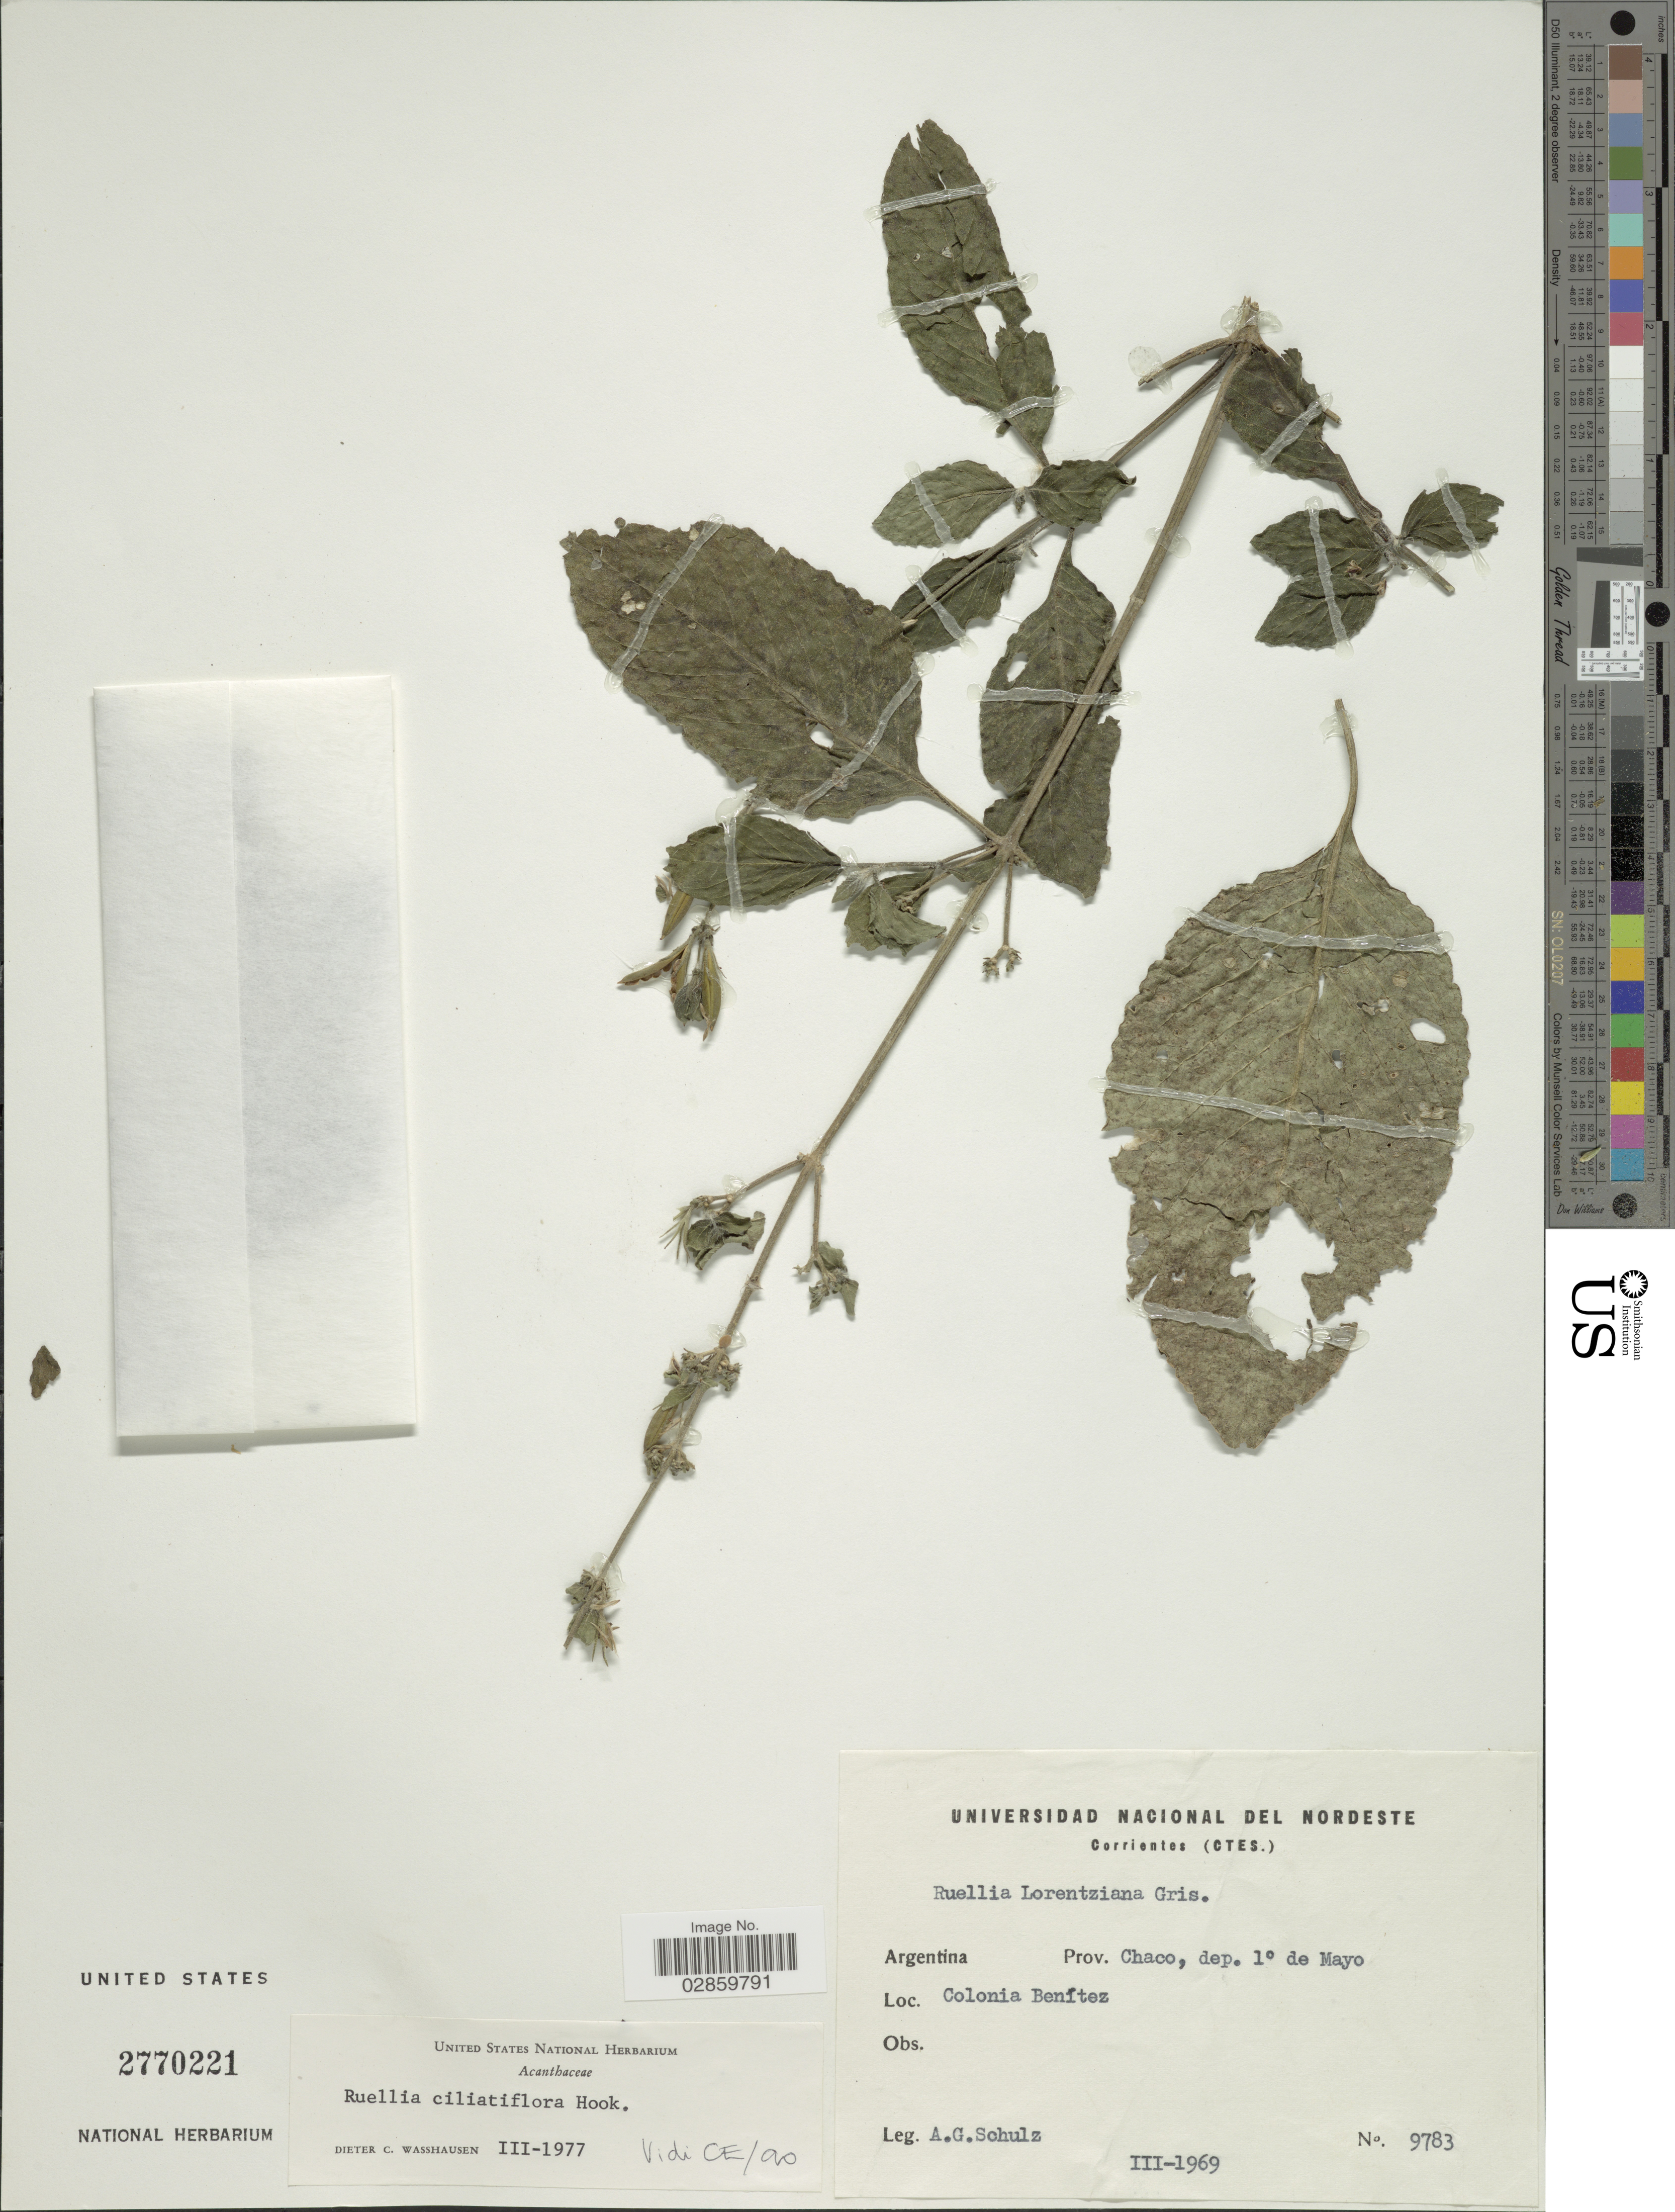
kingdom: Plantae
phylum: Tracheophyta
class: Magnoliopsida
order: Lamiales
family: Acanthaceae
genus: Ruellia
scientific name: Ruellia ciliatiflora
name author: Hook.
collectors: A. G. Schulz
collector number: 9783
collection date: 1969-03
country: Argentina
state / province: Chaco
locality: Dep. 1° de Mayo. Colonia Benítez.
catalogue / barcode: US 2770221